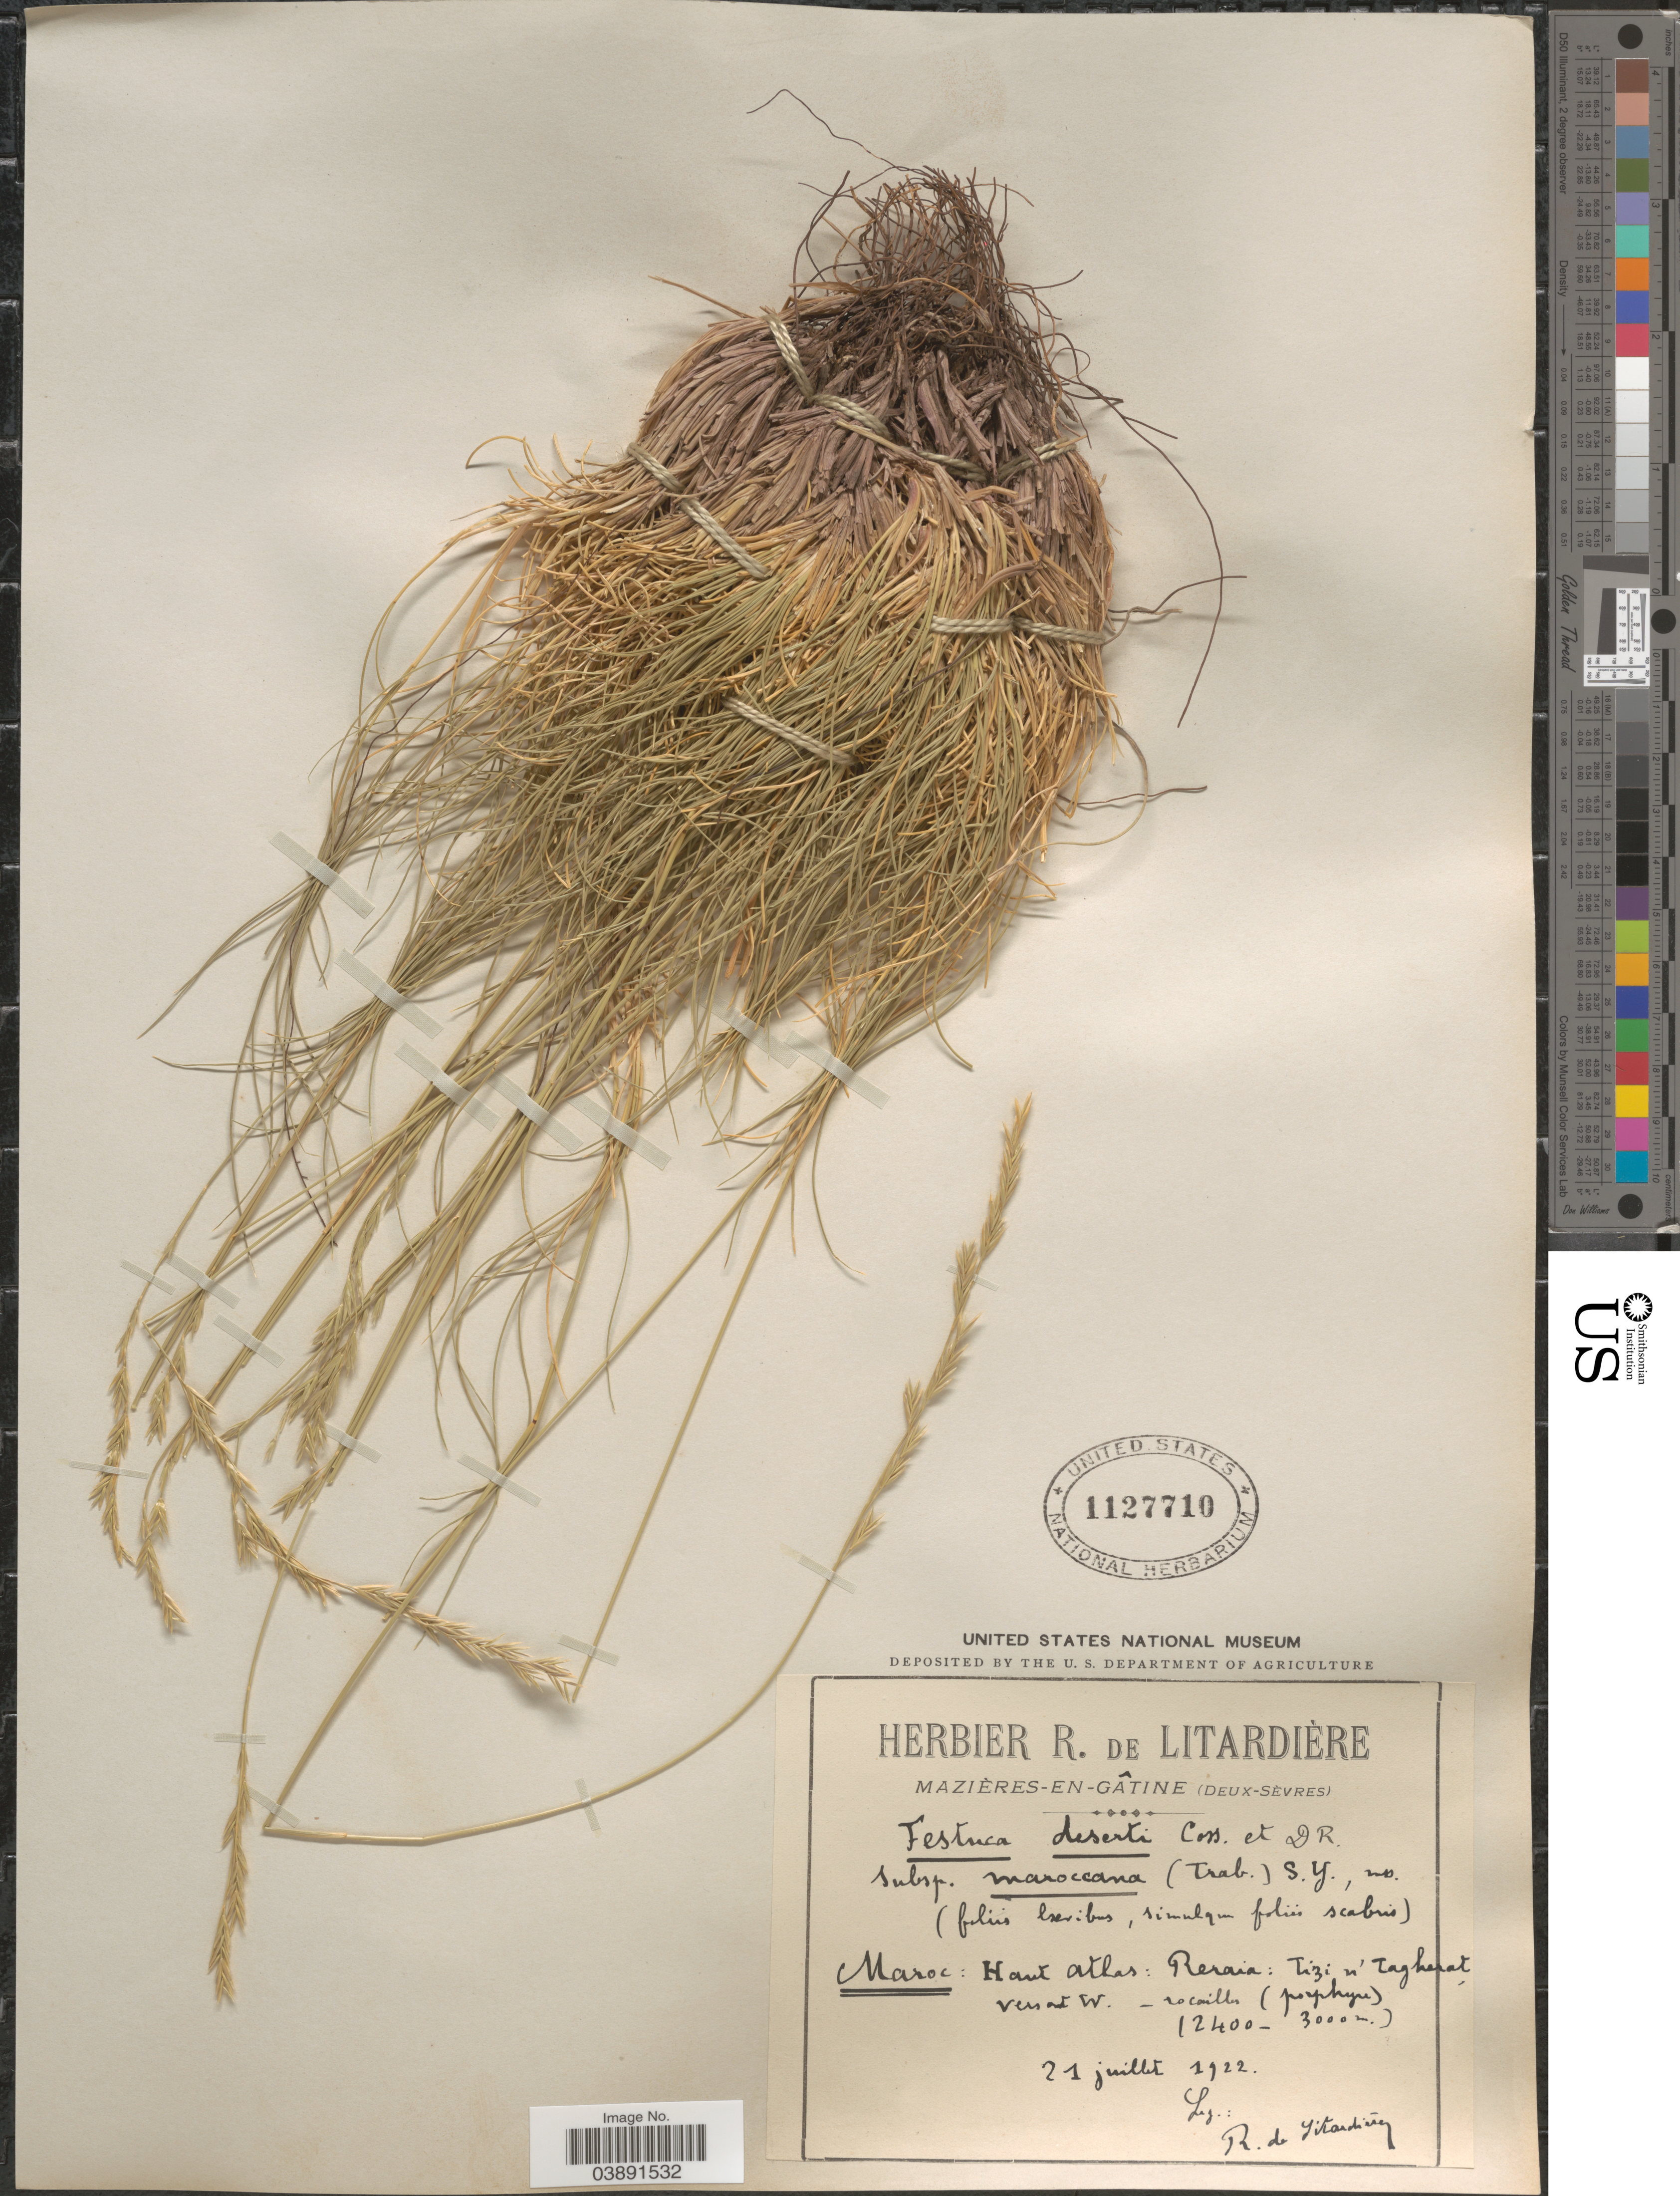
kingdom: Plantae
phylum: Tracheophyta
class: Liliopsida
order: Poales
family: Poaceae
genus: Festuca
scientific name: Festuca deserti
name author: (Coss. & Durieu) Batt. & Trab.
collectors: R. Litardiere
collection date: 1922-07-21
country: Morocco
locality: Maroc: Haut Atlas: Reraia: Tizi n'Tagherat, versant W.- rocailles (porphyre).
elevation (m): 2400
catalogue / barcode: US 1127710